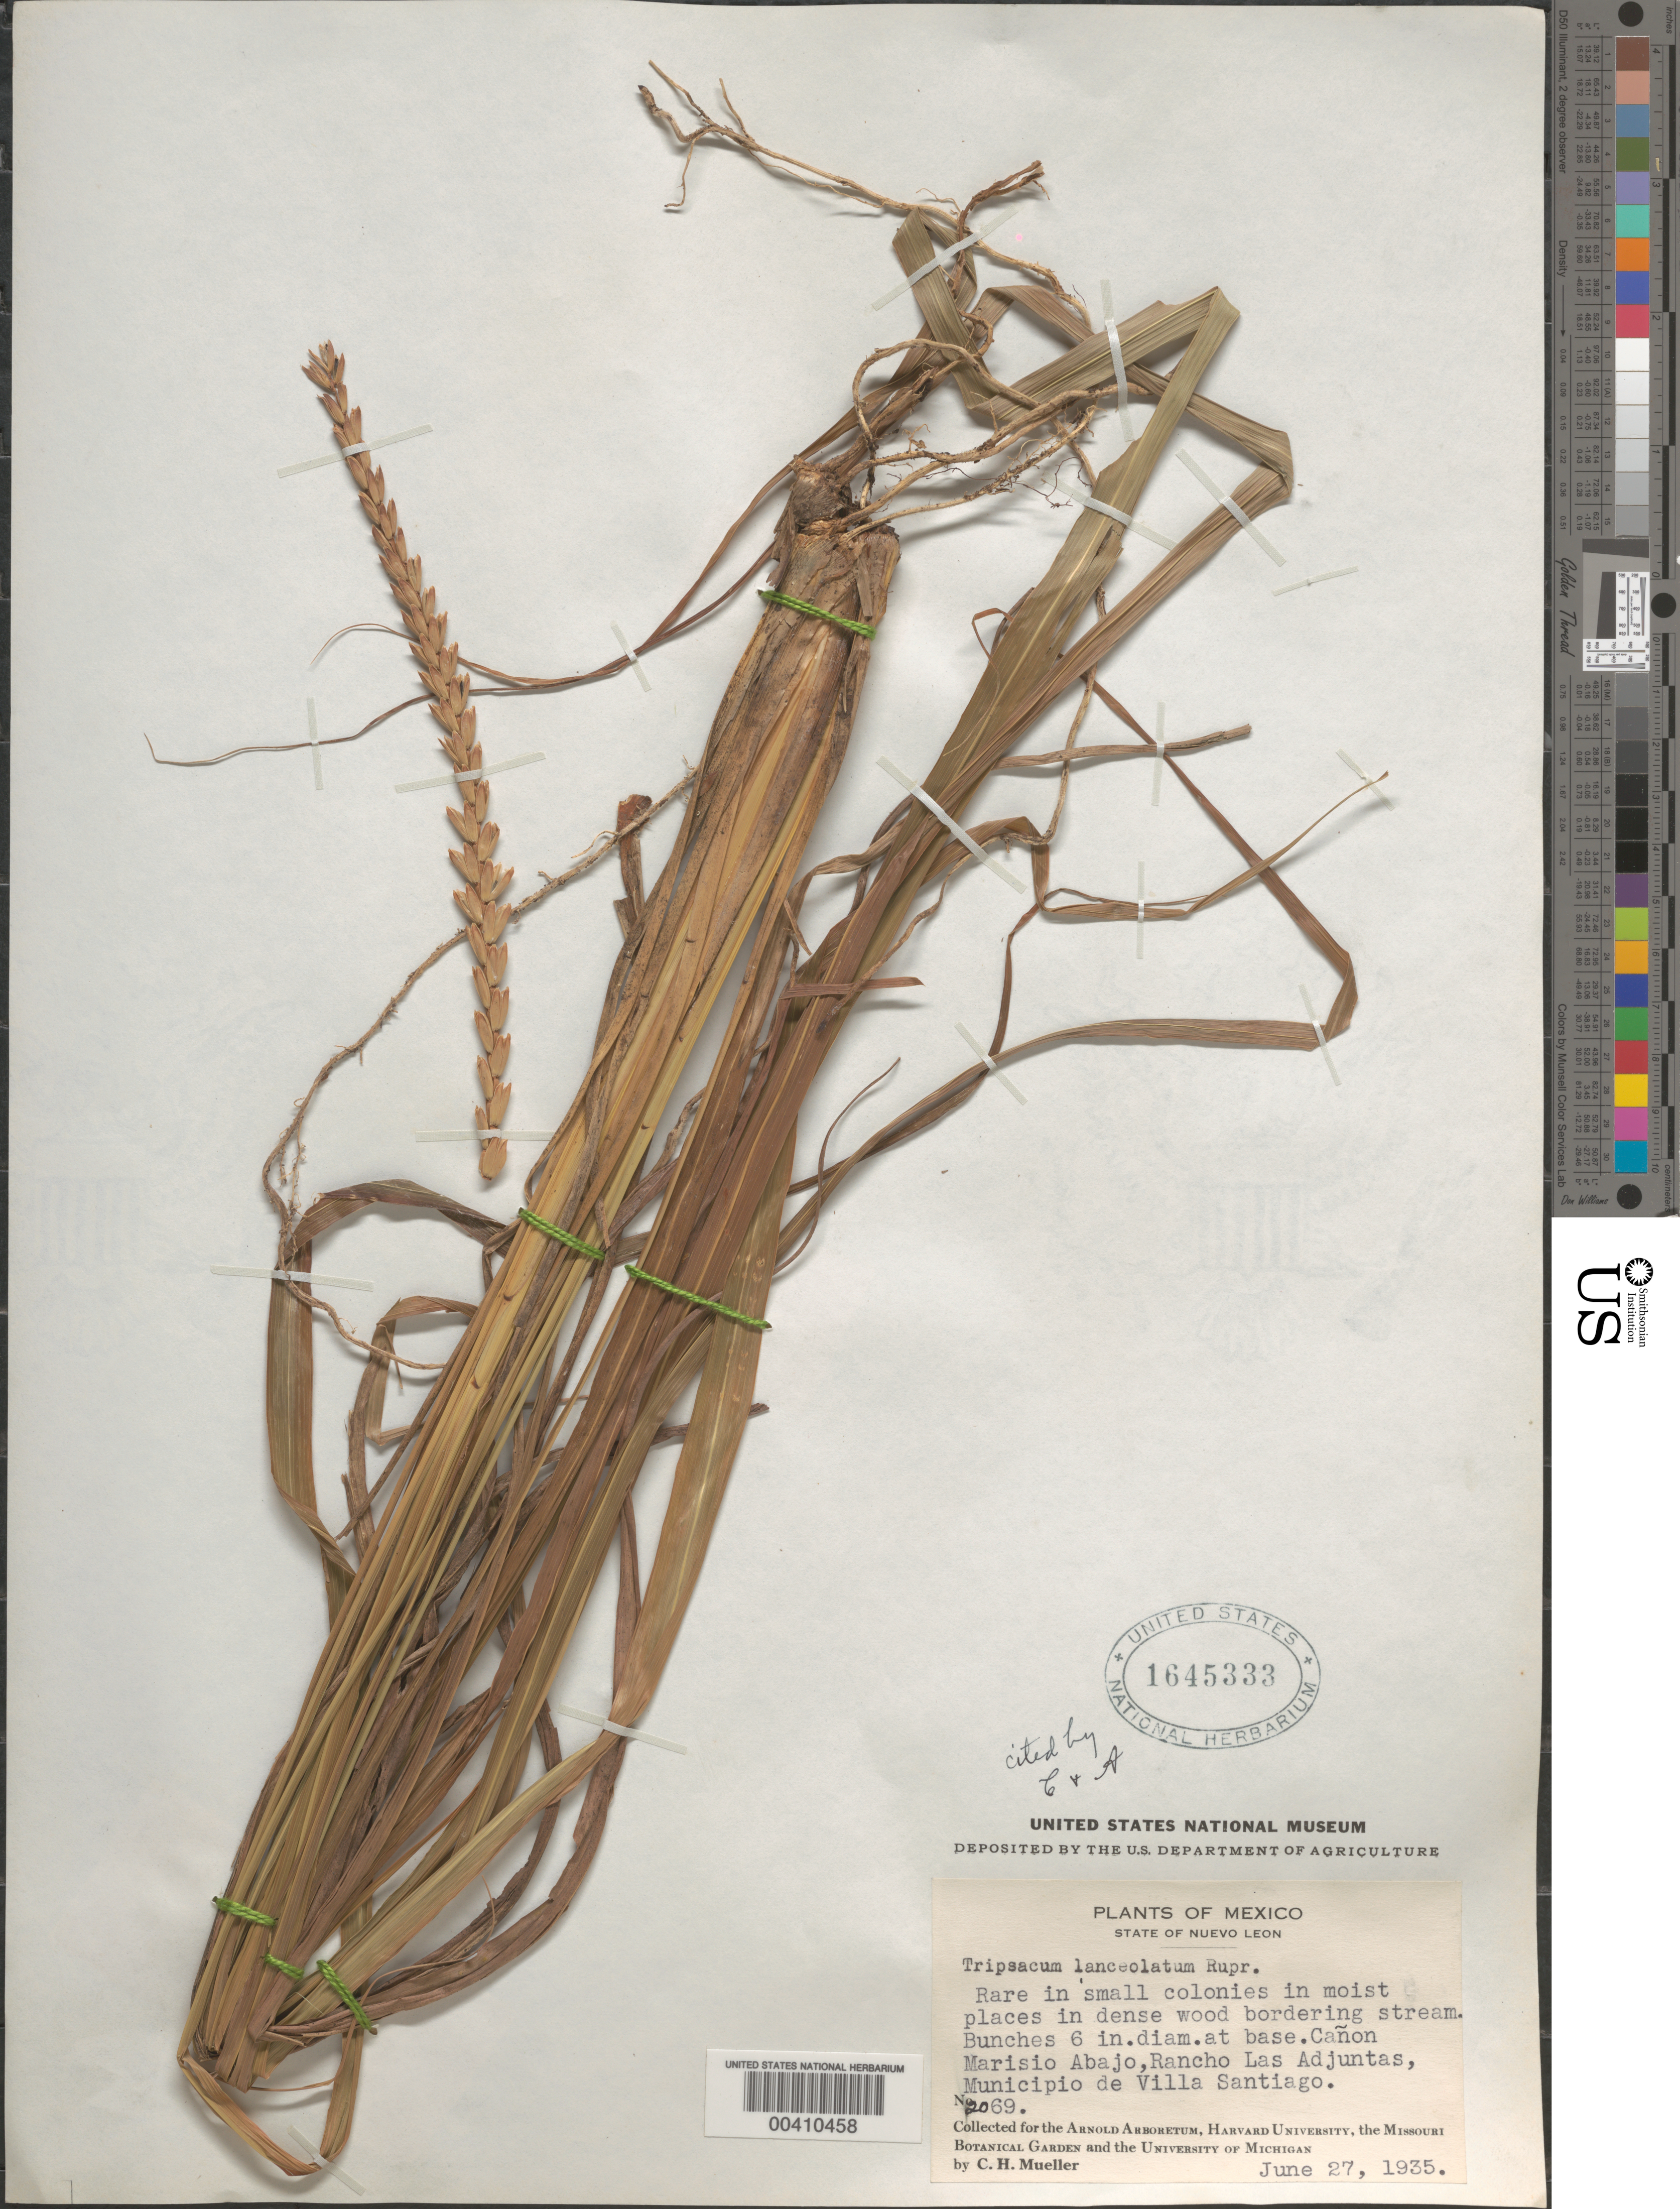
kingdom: Plantae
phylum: Tracheophyta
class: Liliopsida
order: Poales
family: Poaceae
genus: Tripsacum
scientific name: Tripsacum lanceolatum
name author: Rupr. ex E. Fourn.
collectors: C. H. Muller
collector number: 2069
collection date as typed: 27 Jun 1935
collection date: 1935-06-27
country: Mexico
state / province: Nuevo León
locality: Ca¤on Marisio Abajo, Rancho Las Adjuntas, Villa Santiago Mun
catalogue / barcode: US 1645333